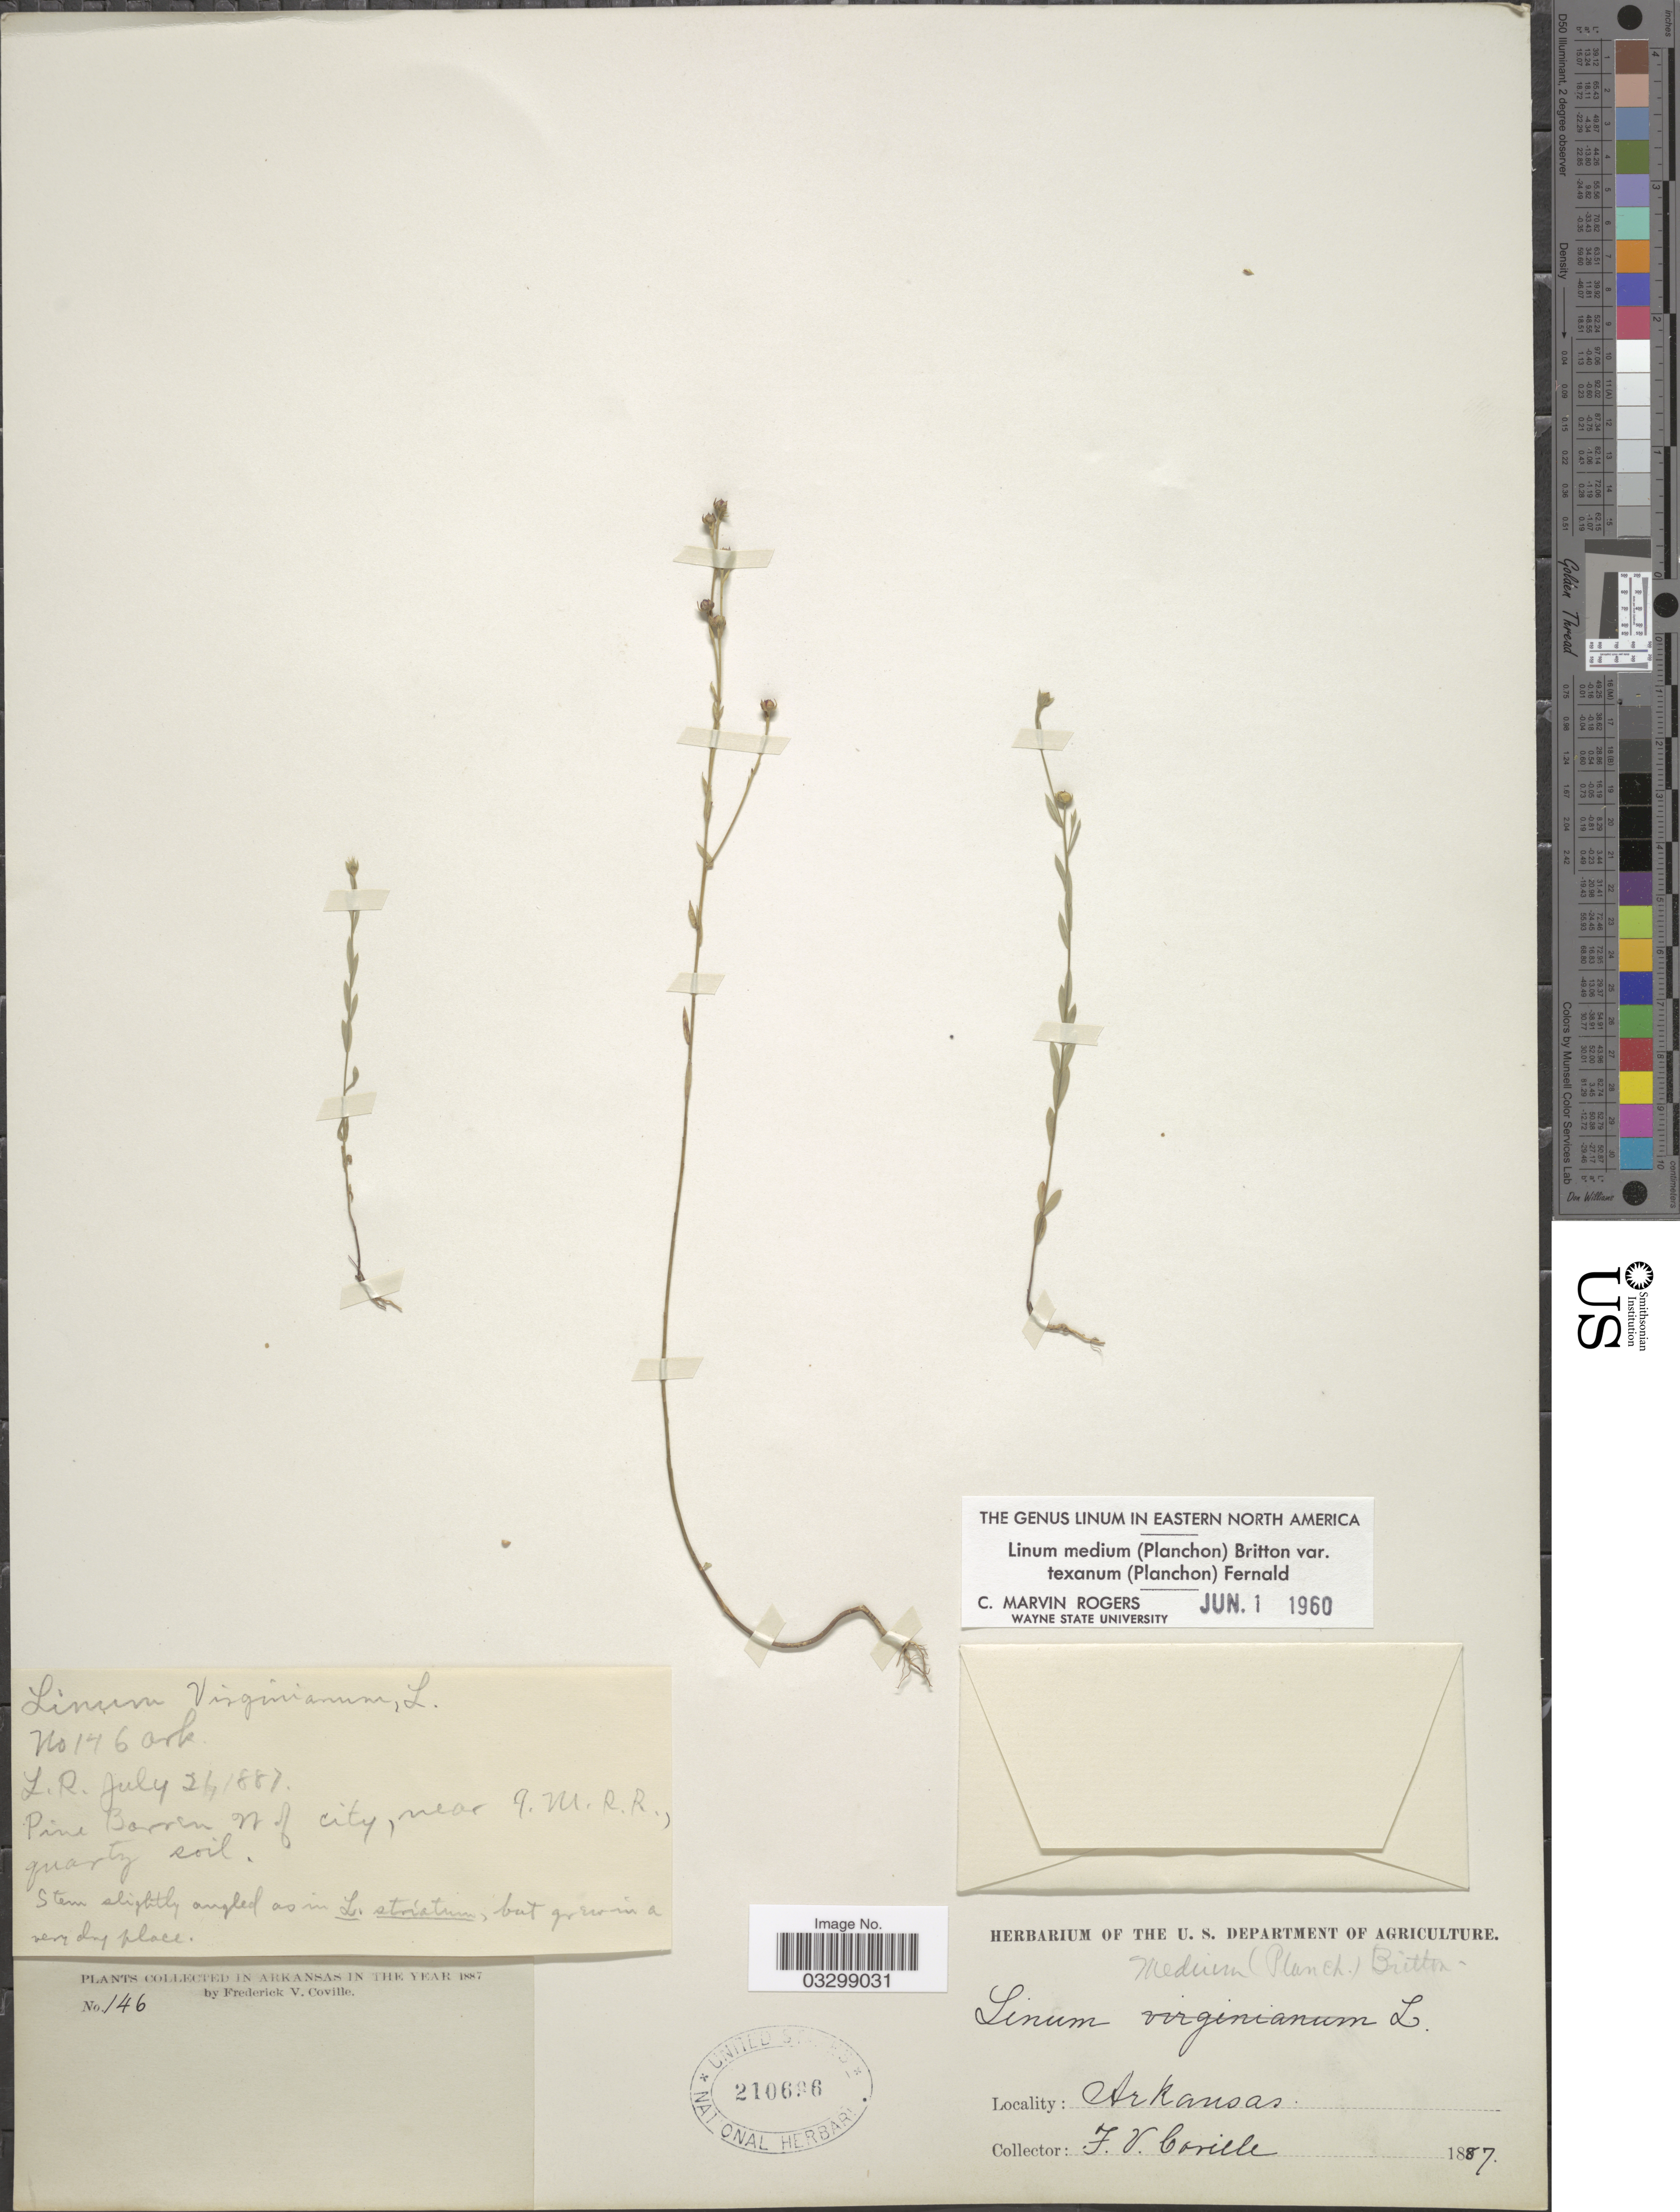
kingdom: Plantae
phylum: Tracheophyta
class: Magnoliopsida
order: Malpighiales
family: Linaceae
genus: Linum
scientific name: Linum medium var. texanum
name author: (Planch.) Fernald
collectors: F. V. Coville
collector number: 1446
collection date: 1887-07-21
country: United States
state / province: Arkansas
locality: Pine Barren N of city, near I. M. R. R., quartzy soil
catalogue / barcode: US 210696